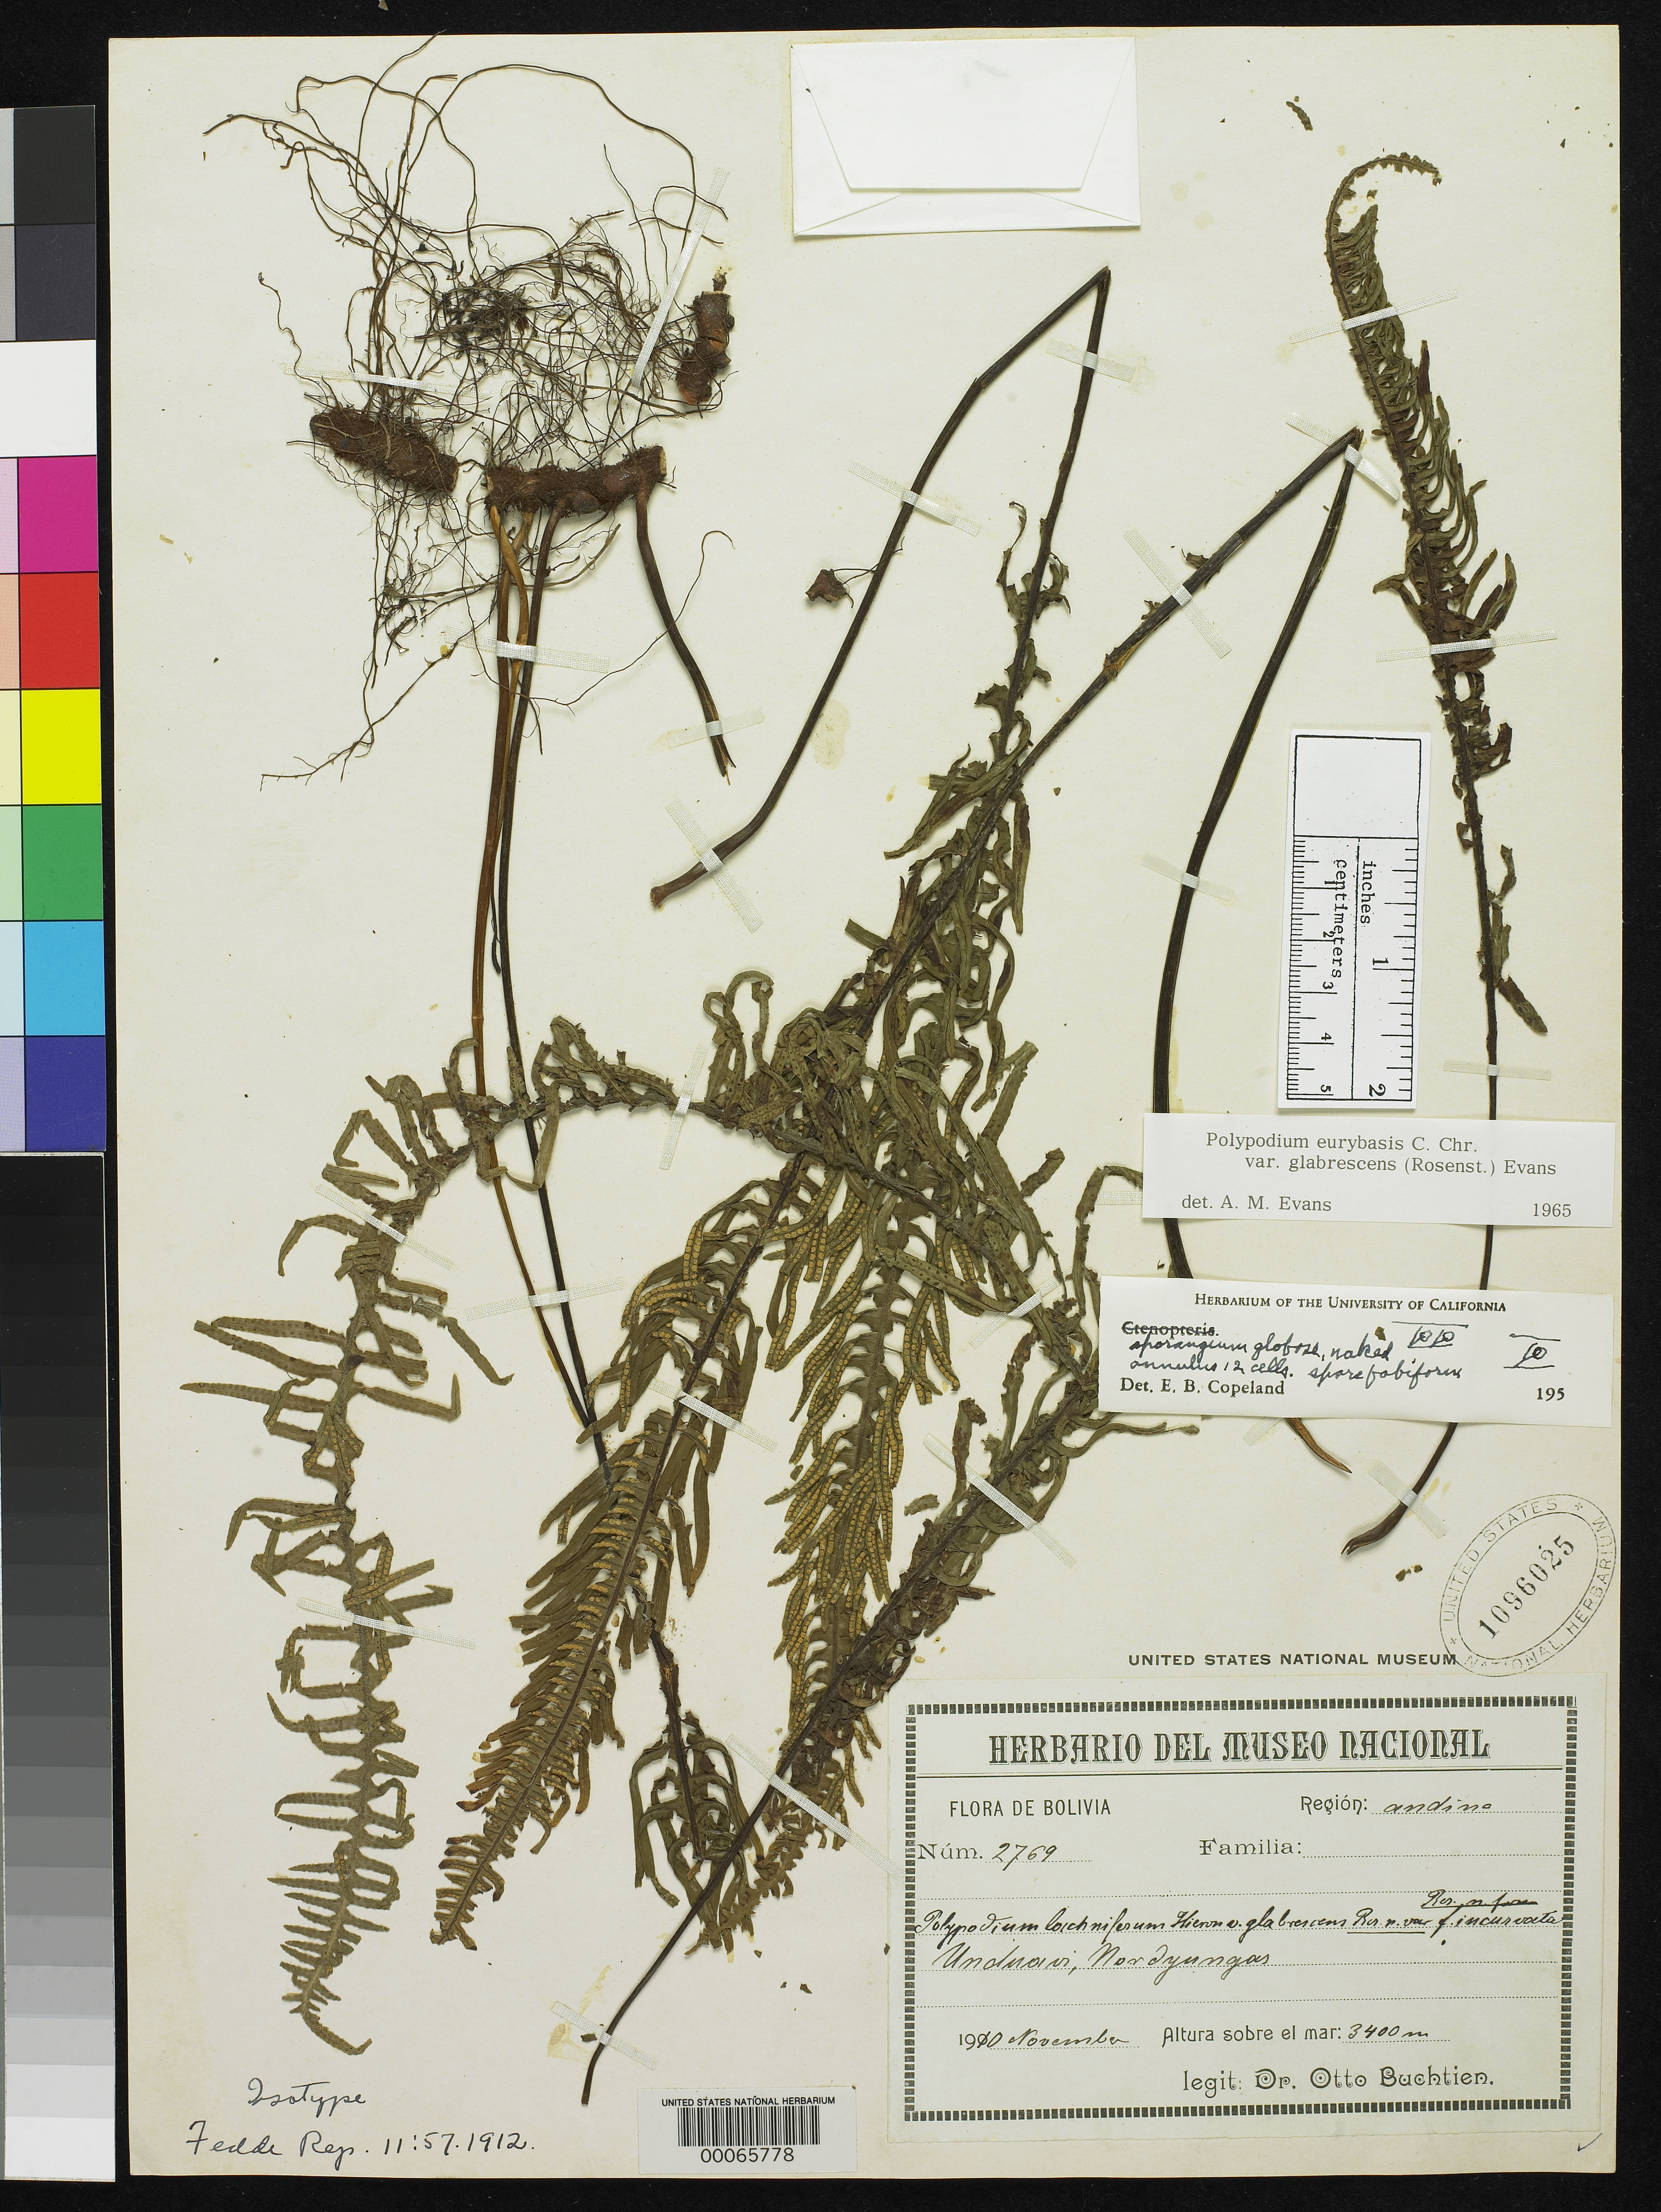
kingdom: Plantae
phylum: Tracheophyta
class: Polypodiopsida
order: Polypodiales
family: Polypodiaceae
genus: Polypodium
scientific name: Polypodium lachniferum f. incurvata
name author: Rosenst.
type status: Isotype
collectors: O. Buchtien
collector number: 2769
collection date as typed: Nov 1910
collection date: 1910-11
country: Bolivia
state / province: La Paz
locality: Yungas, Unduavi.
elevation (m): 3300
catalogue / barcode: US 1096025